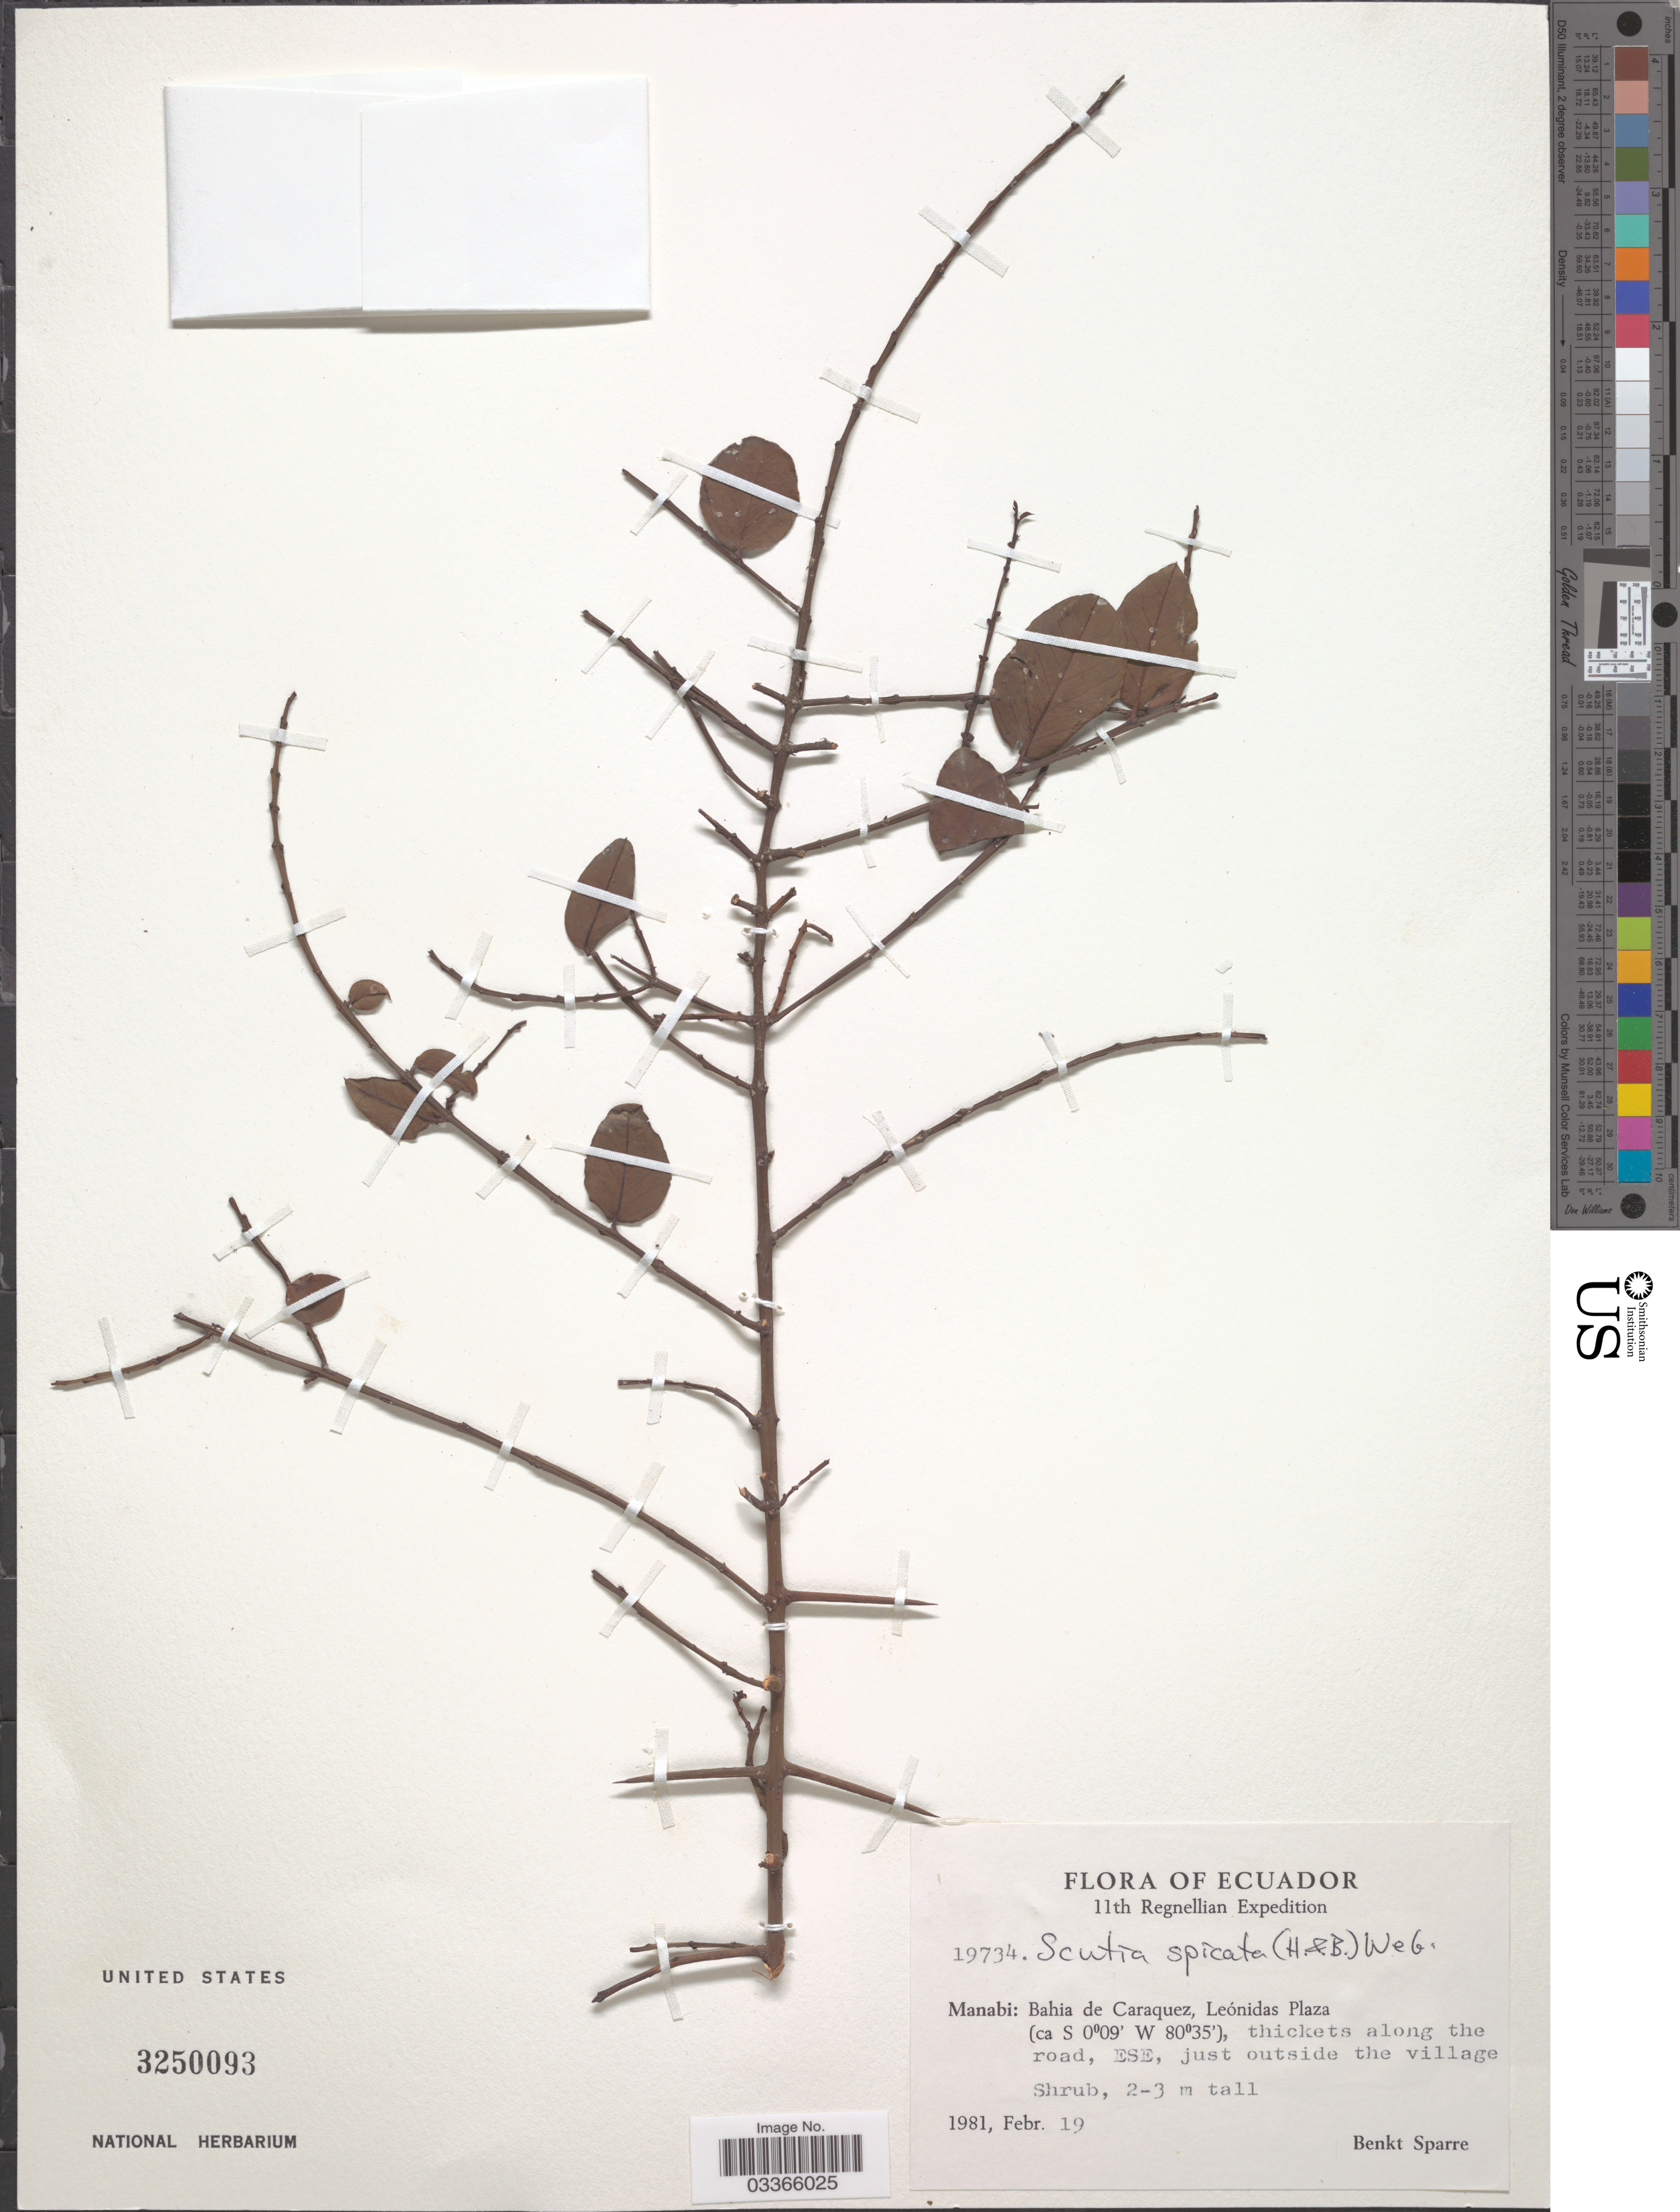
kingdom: Plantae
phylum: Tracheophyta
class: Magnoliopsida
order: Rosales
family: Rhamnaceae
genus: Scutia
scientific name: Scutia spicata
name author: (Humb. & Bonpl. ex Willd.) Weberb.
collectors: B. Sparre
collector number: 19734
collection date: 1981-02-19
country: Ecuador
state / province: Manabí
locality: Bahia de Caraquez, Leónidas Plaza, thickets along the road, ESE, just outside the village.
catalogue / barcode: US 3250093